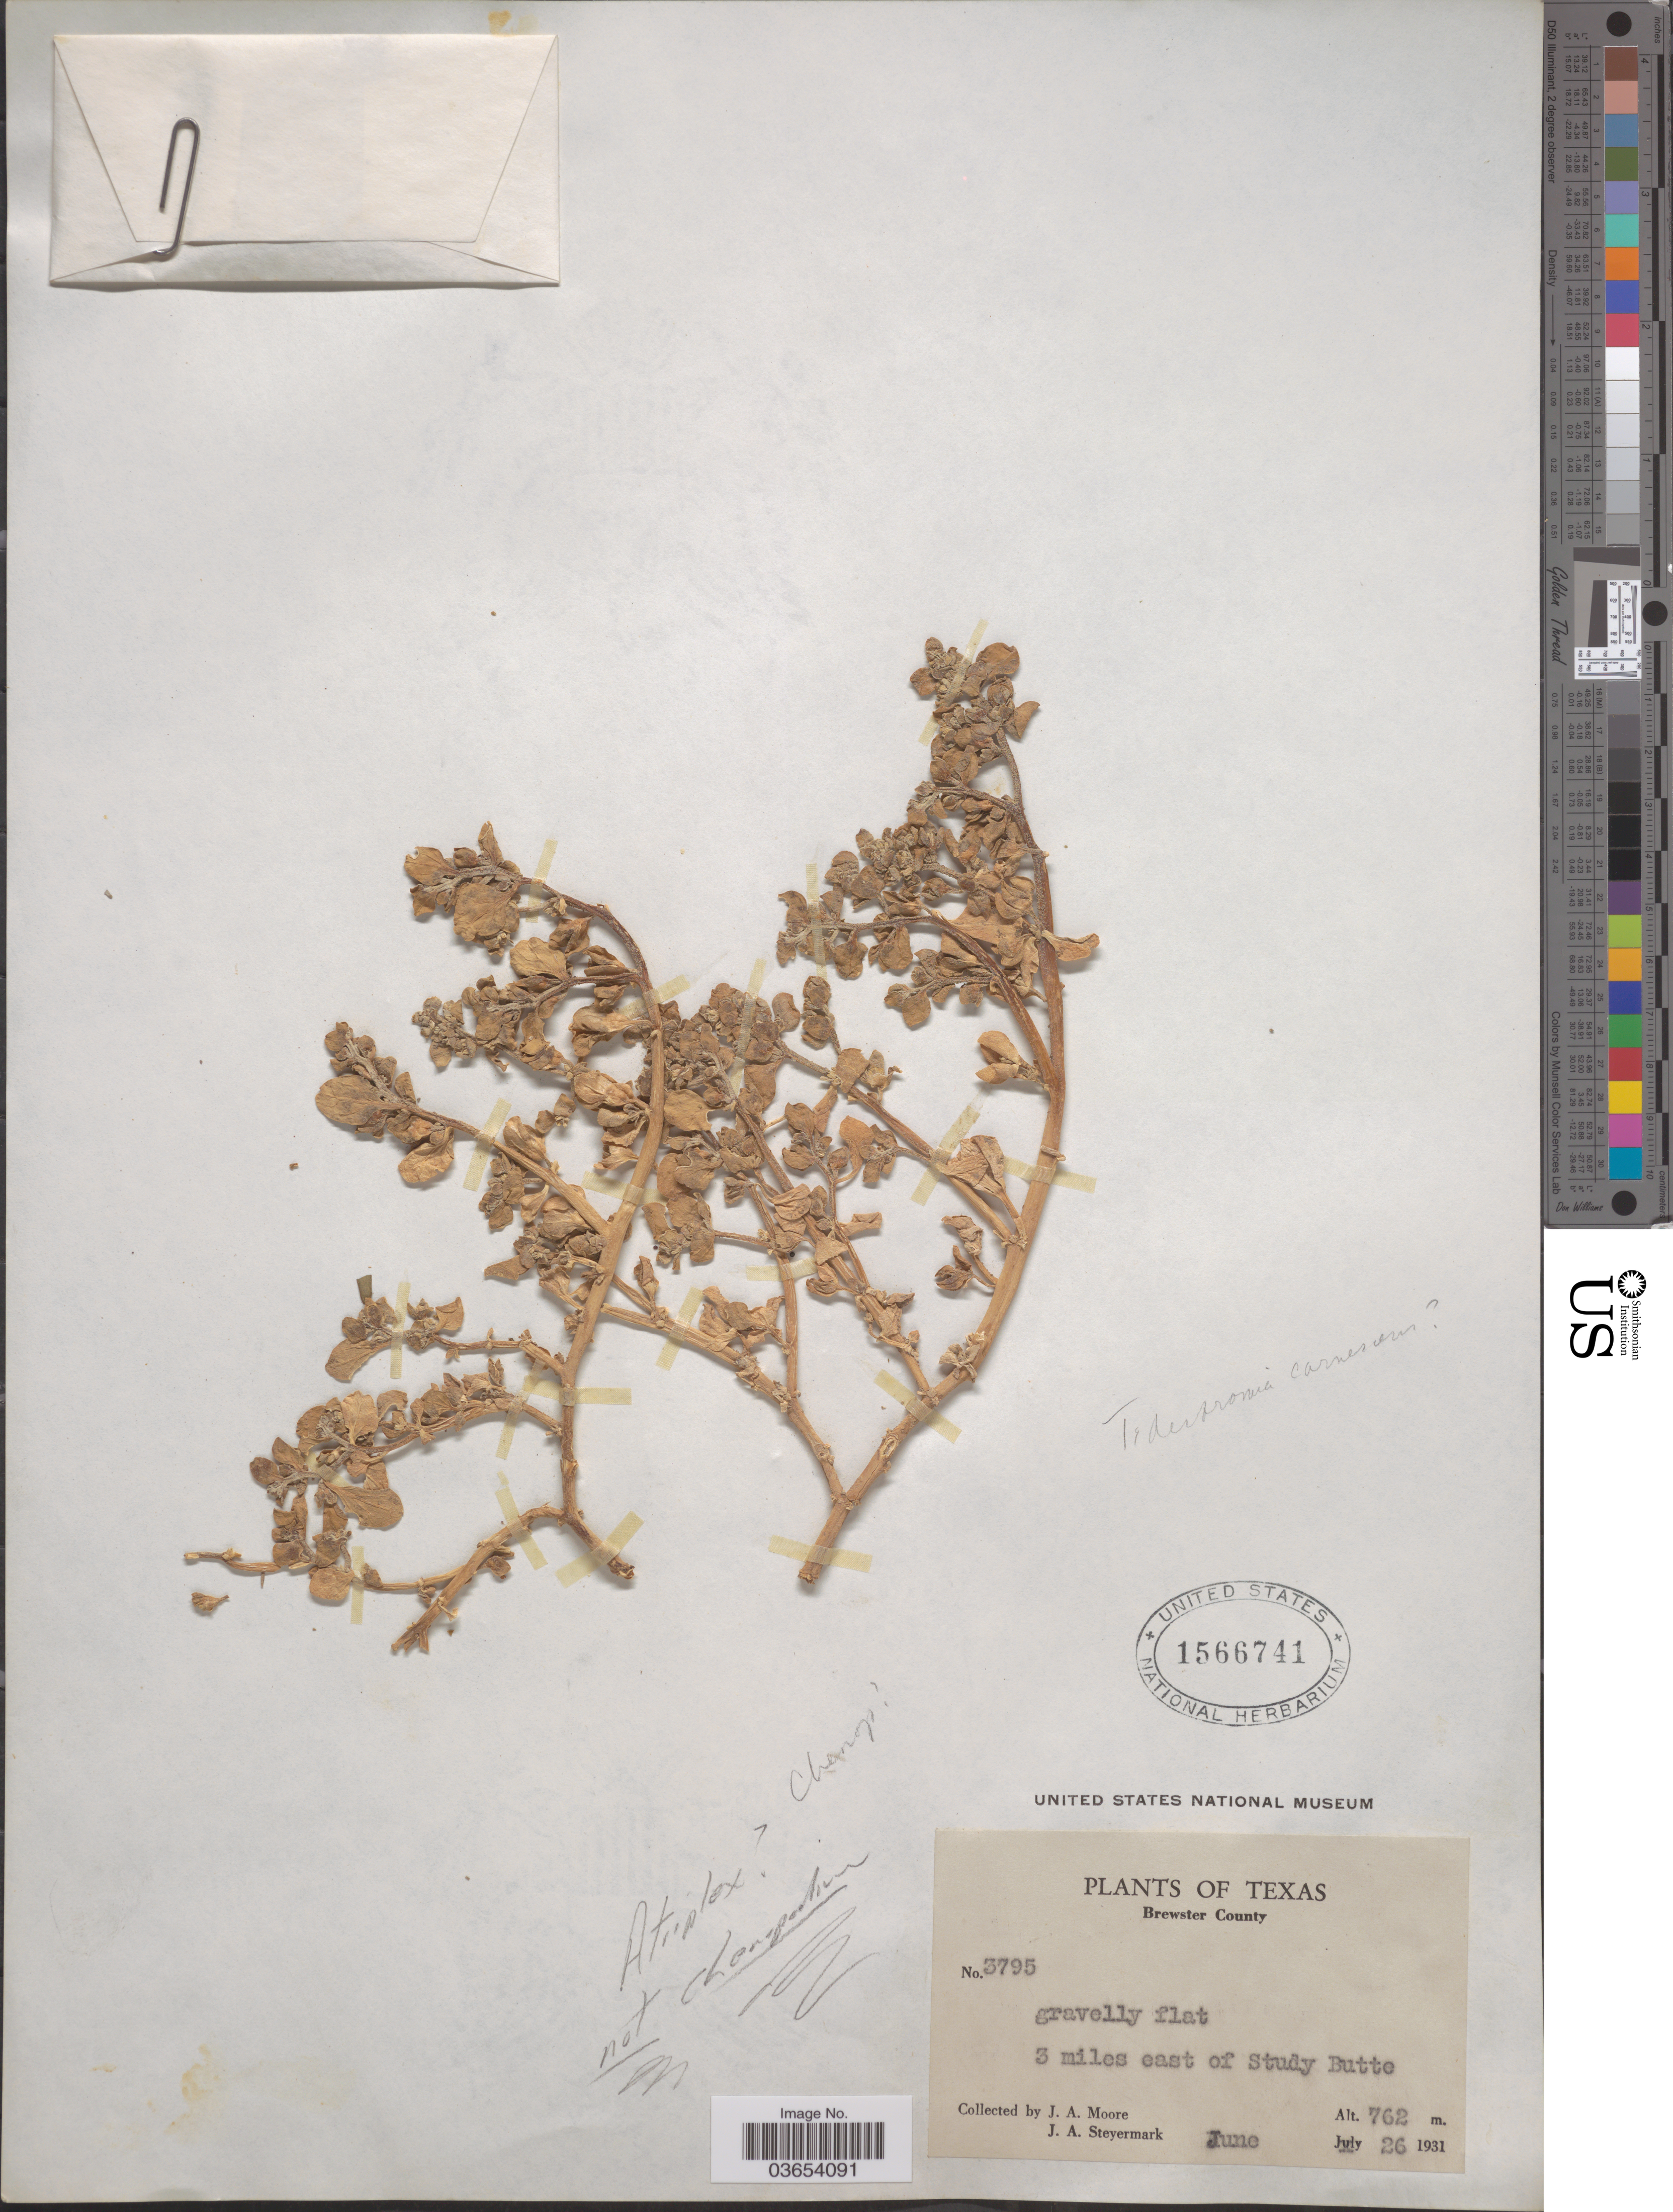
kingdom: Plantae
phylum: Tracheophyta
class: Magnoliopsida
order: Caryophyllales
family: Amaranthaceae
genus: Chenopodium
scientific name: Chenopodium sp.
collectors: J. A. Moore & J. Steyermark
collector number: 3795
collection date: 1931-06-26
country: United States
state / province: Texas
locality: Brewster County. 3 miles east of Study Butte.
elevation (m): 762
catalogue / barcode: US 1566741